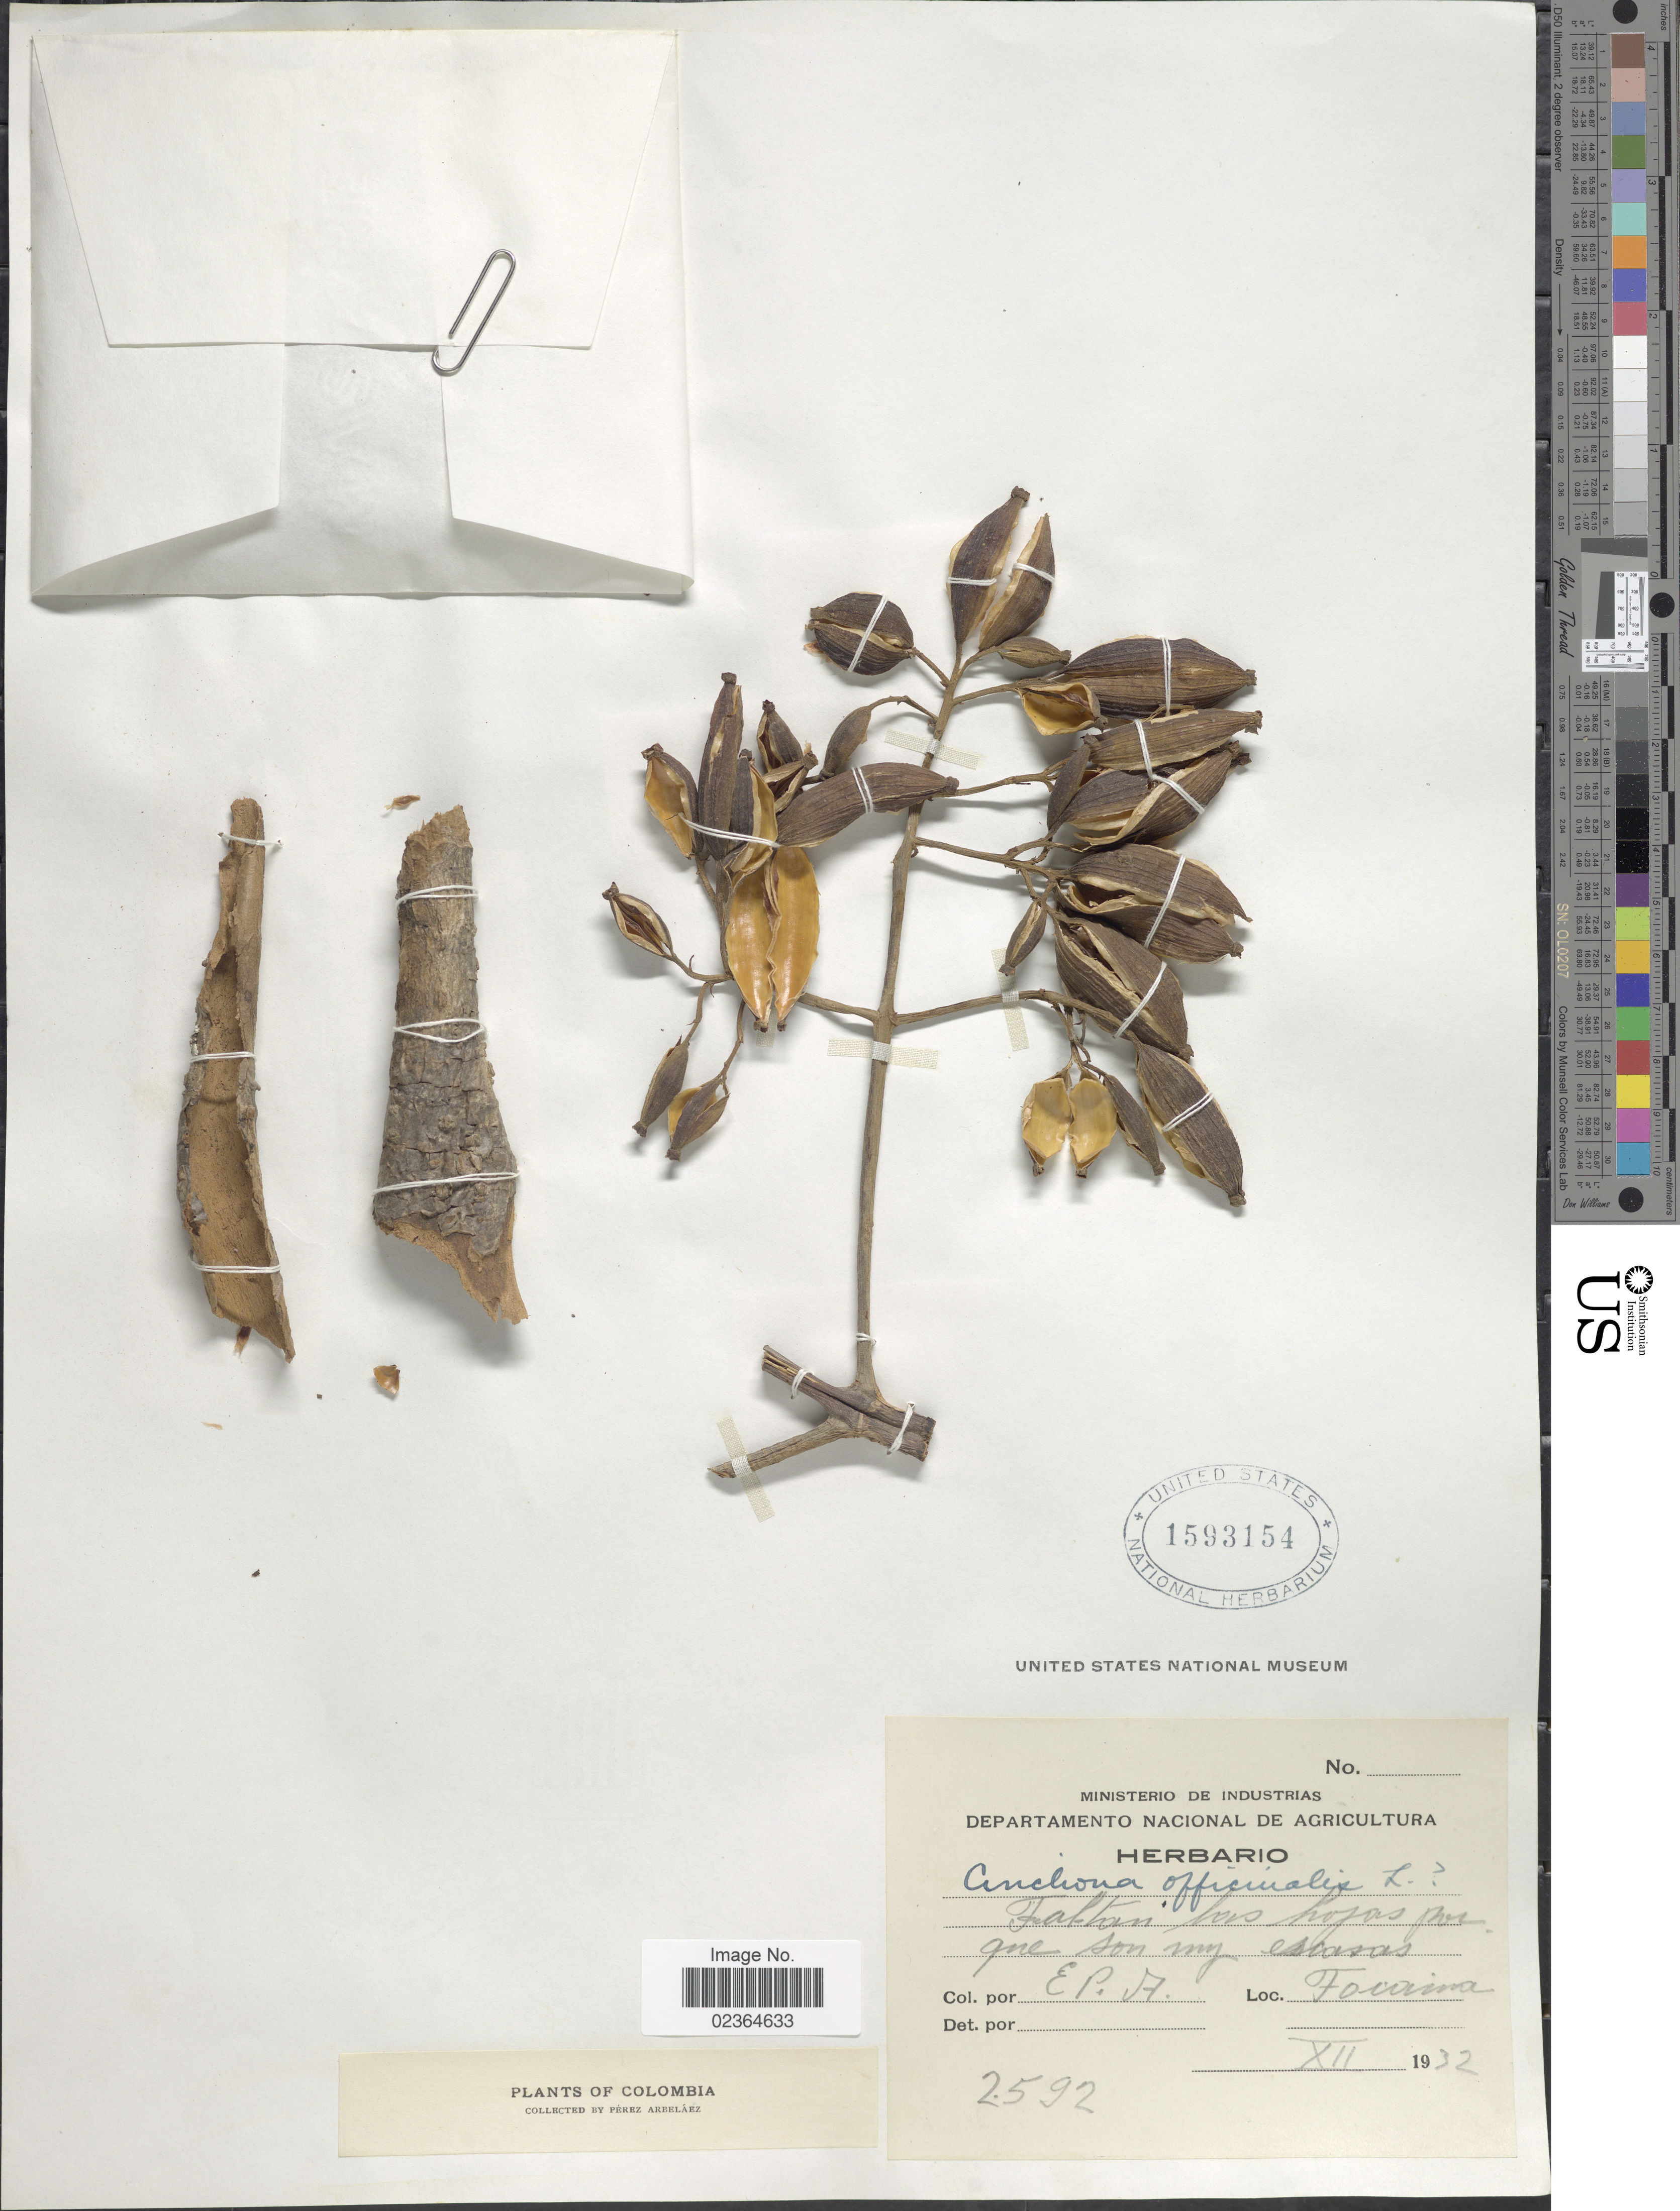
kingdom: Plantae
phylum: Tracheophyta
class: Magnoliopsida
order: Gentianales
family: Rubiaceae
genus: Cinchona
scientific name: Cinchona pubescens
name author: Vahl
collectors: E. Pérez Arbeláez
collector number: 2592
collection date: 1932-12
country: Colombia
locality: Tocaima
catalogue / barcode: US 1593154